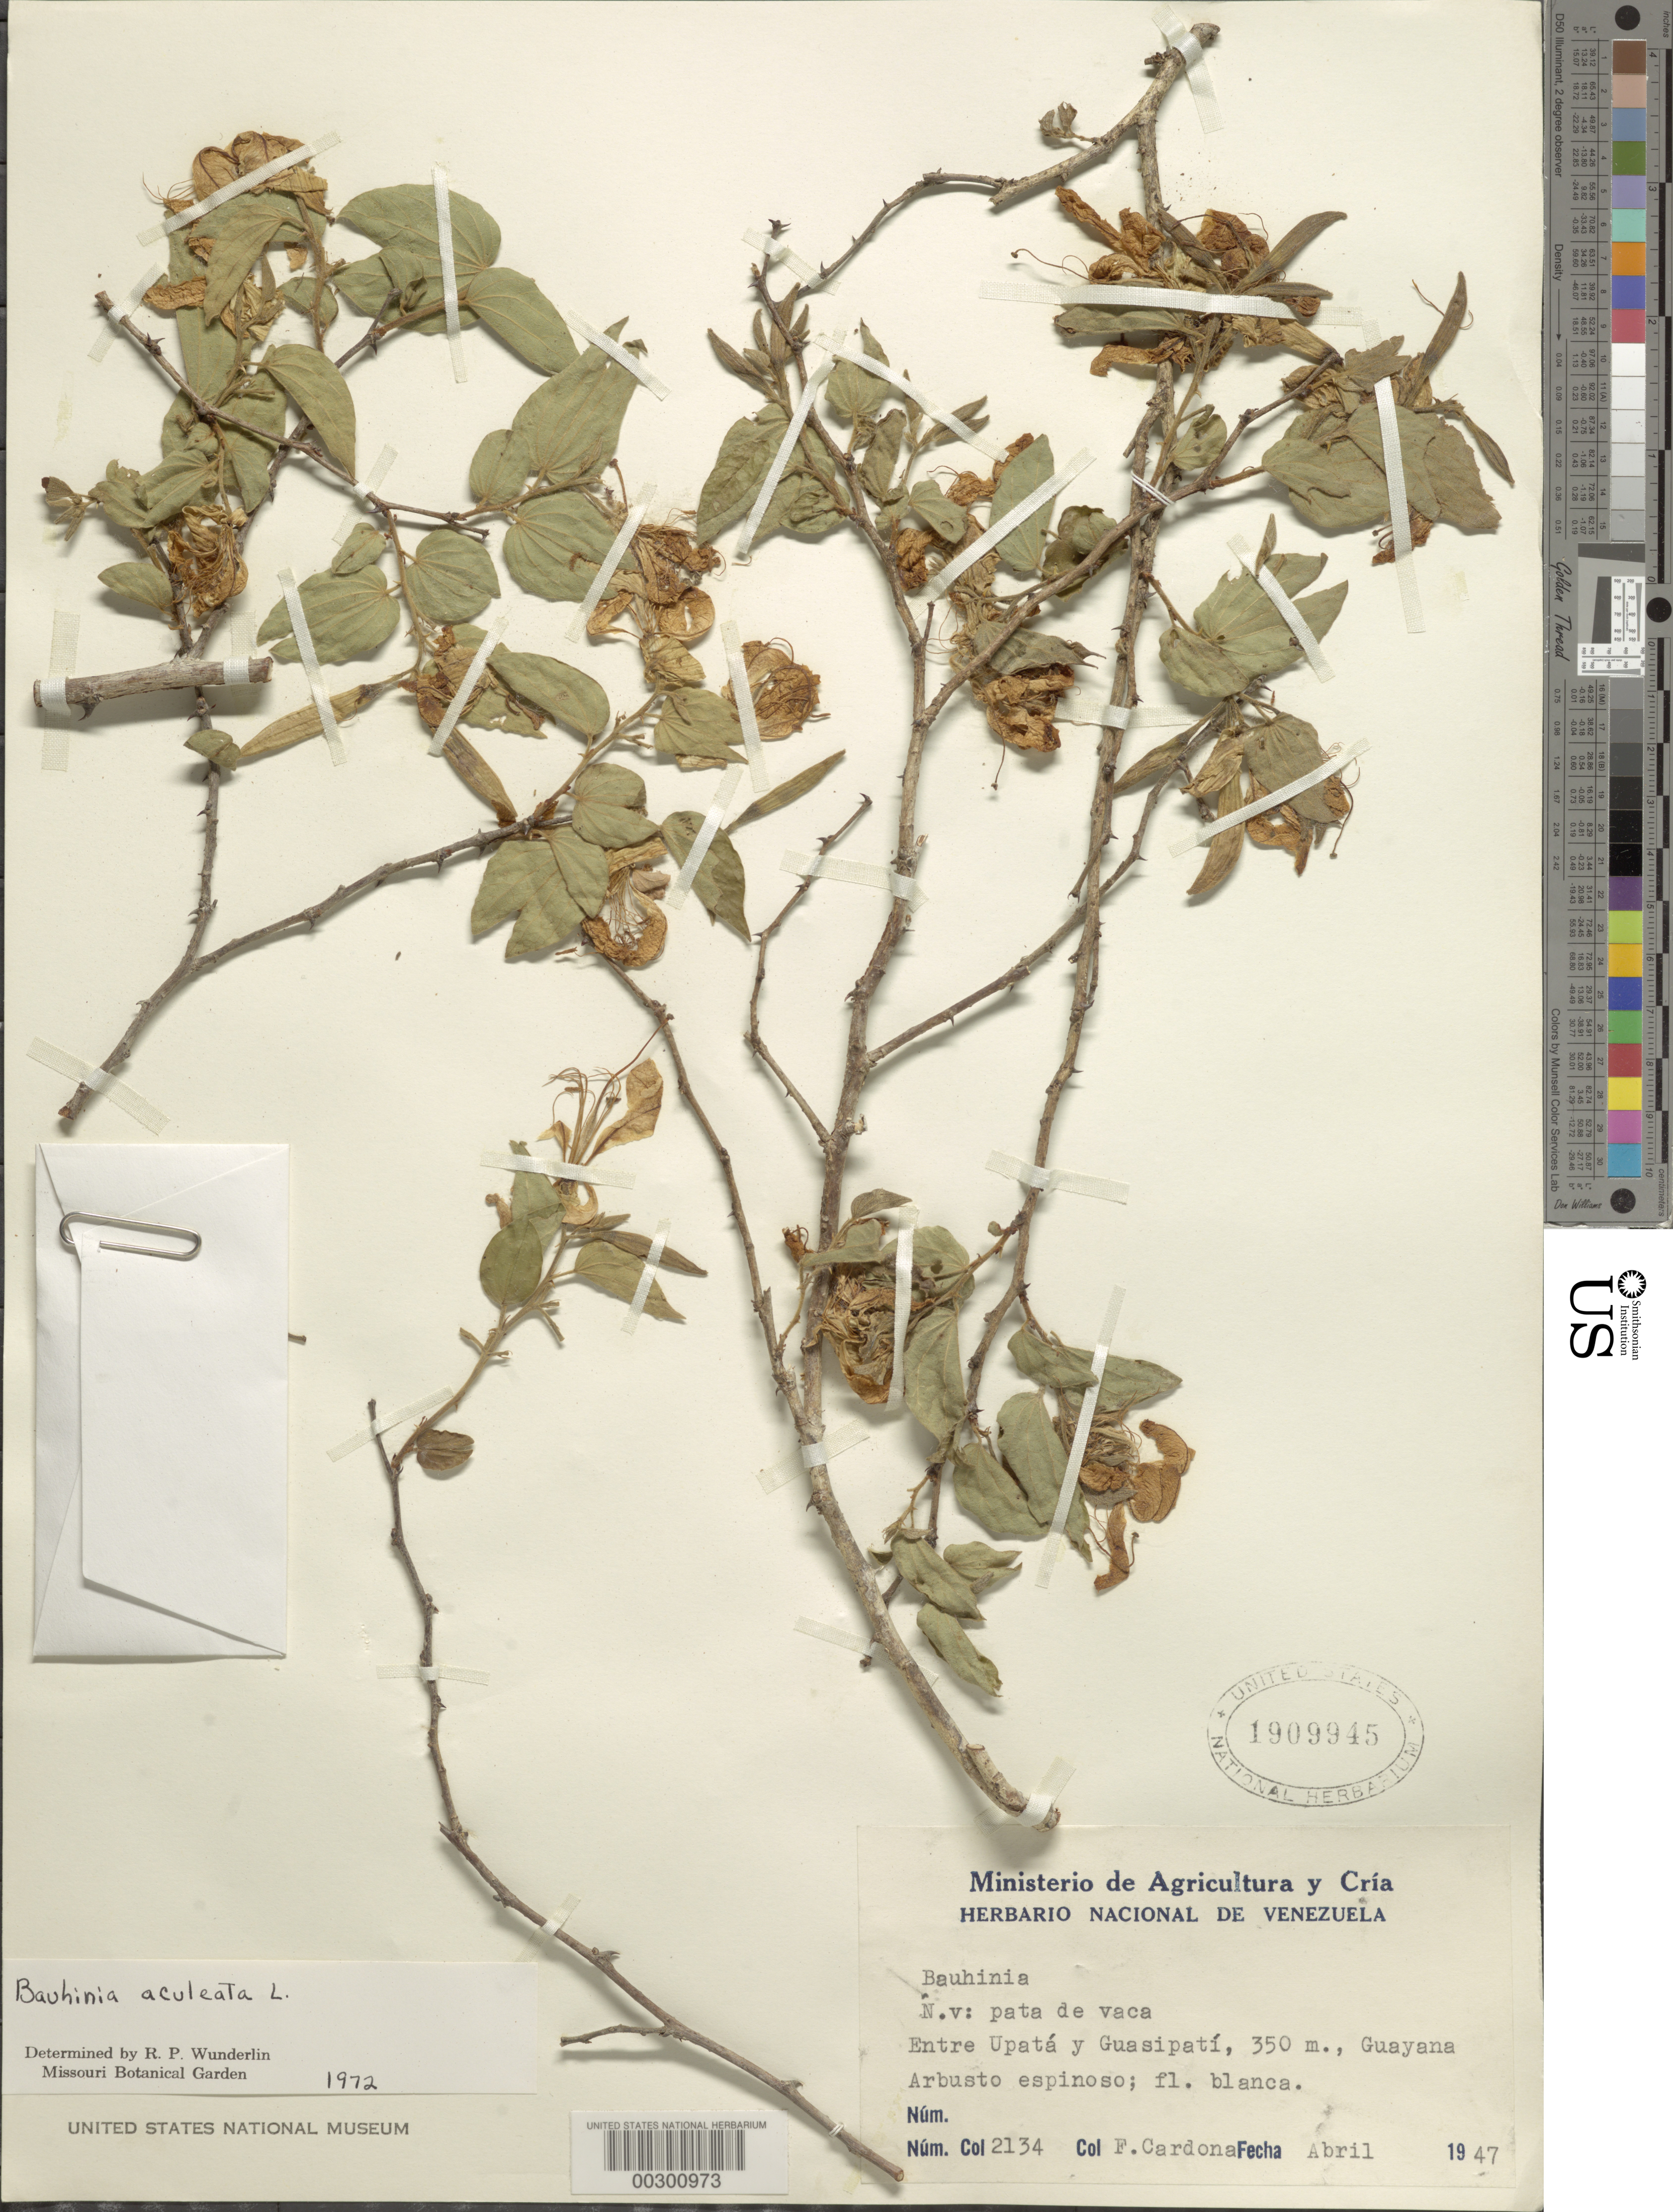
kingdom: Plantae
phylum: Tracheophyta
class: Magnoliopsida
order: Fabales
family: Fabaceae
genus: Bauhinia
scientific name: Bauhinia aculeata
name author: L.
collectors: F. Cardona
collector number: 2134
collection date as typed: Apr 1947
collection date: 1947-04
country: Venezuela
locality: Between upata and guasipati; guayana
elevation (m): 350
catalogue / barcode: US 1909945